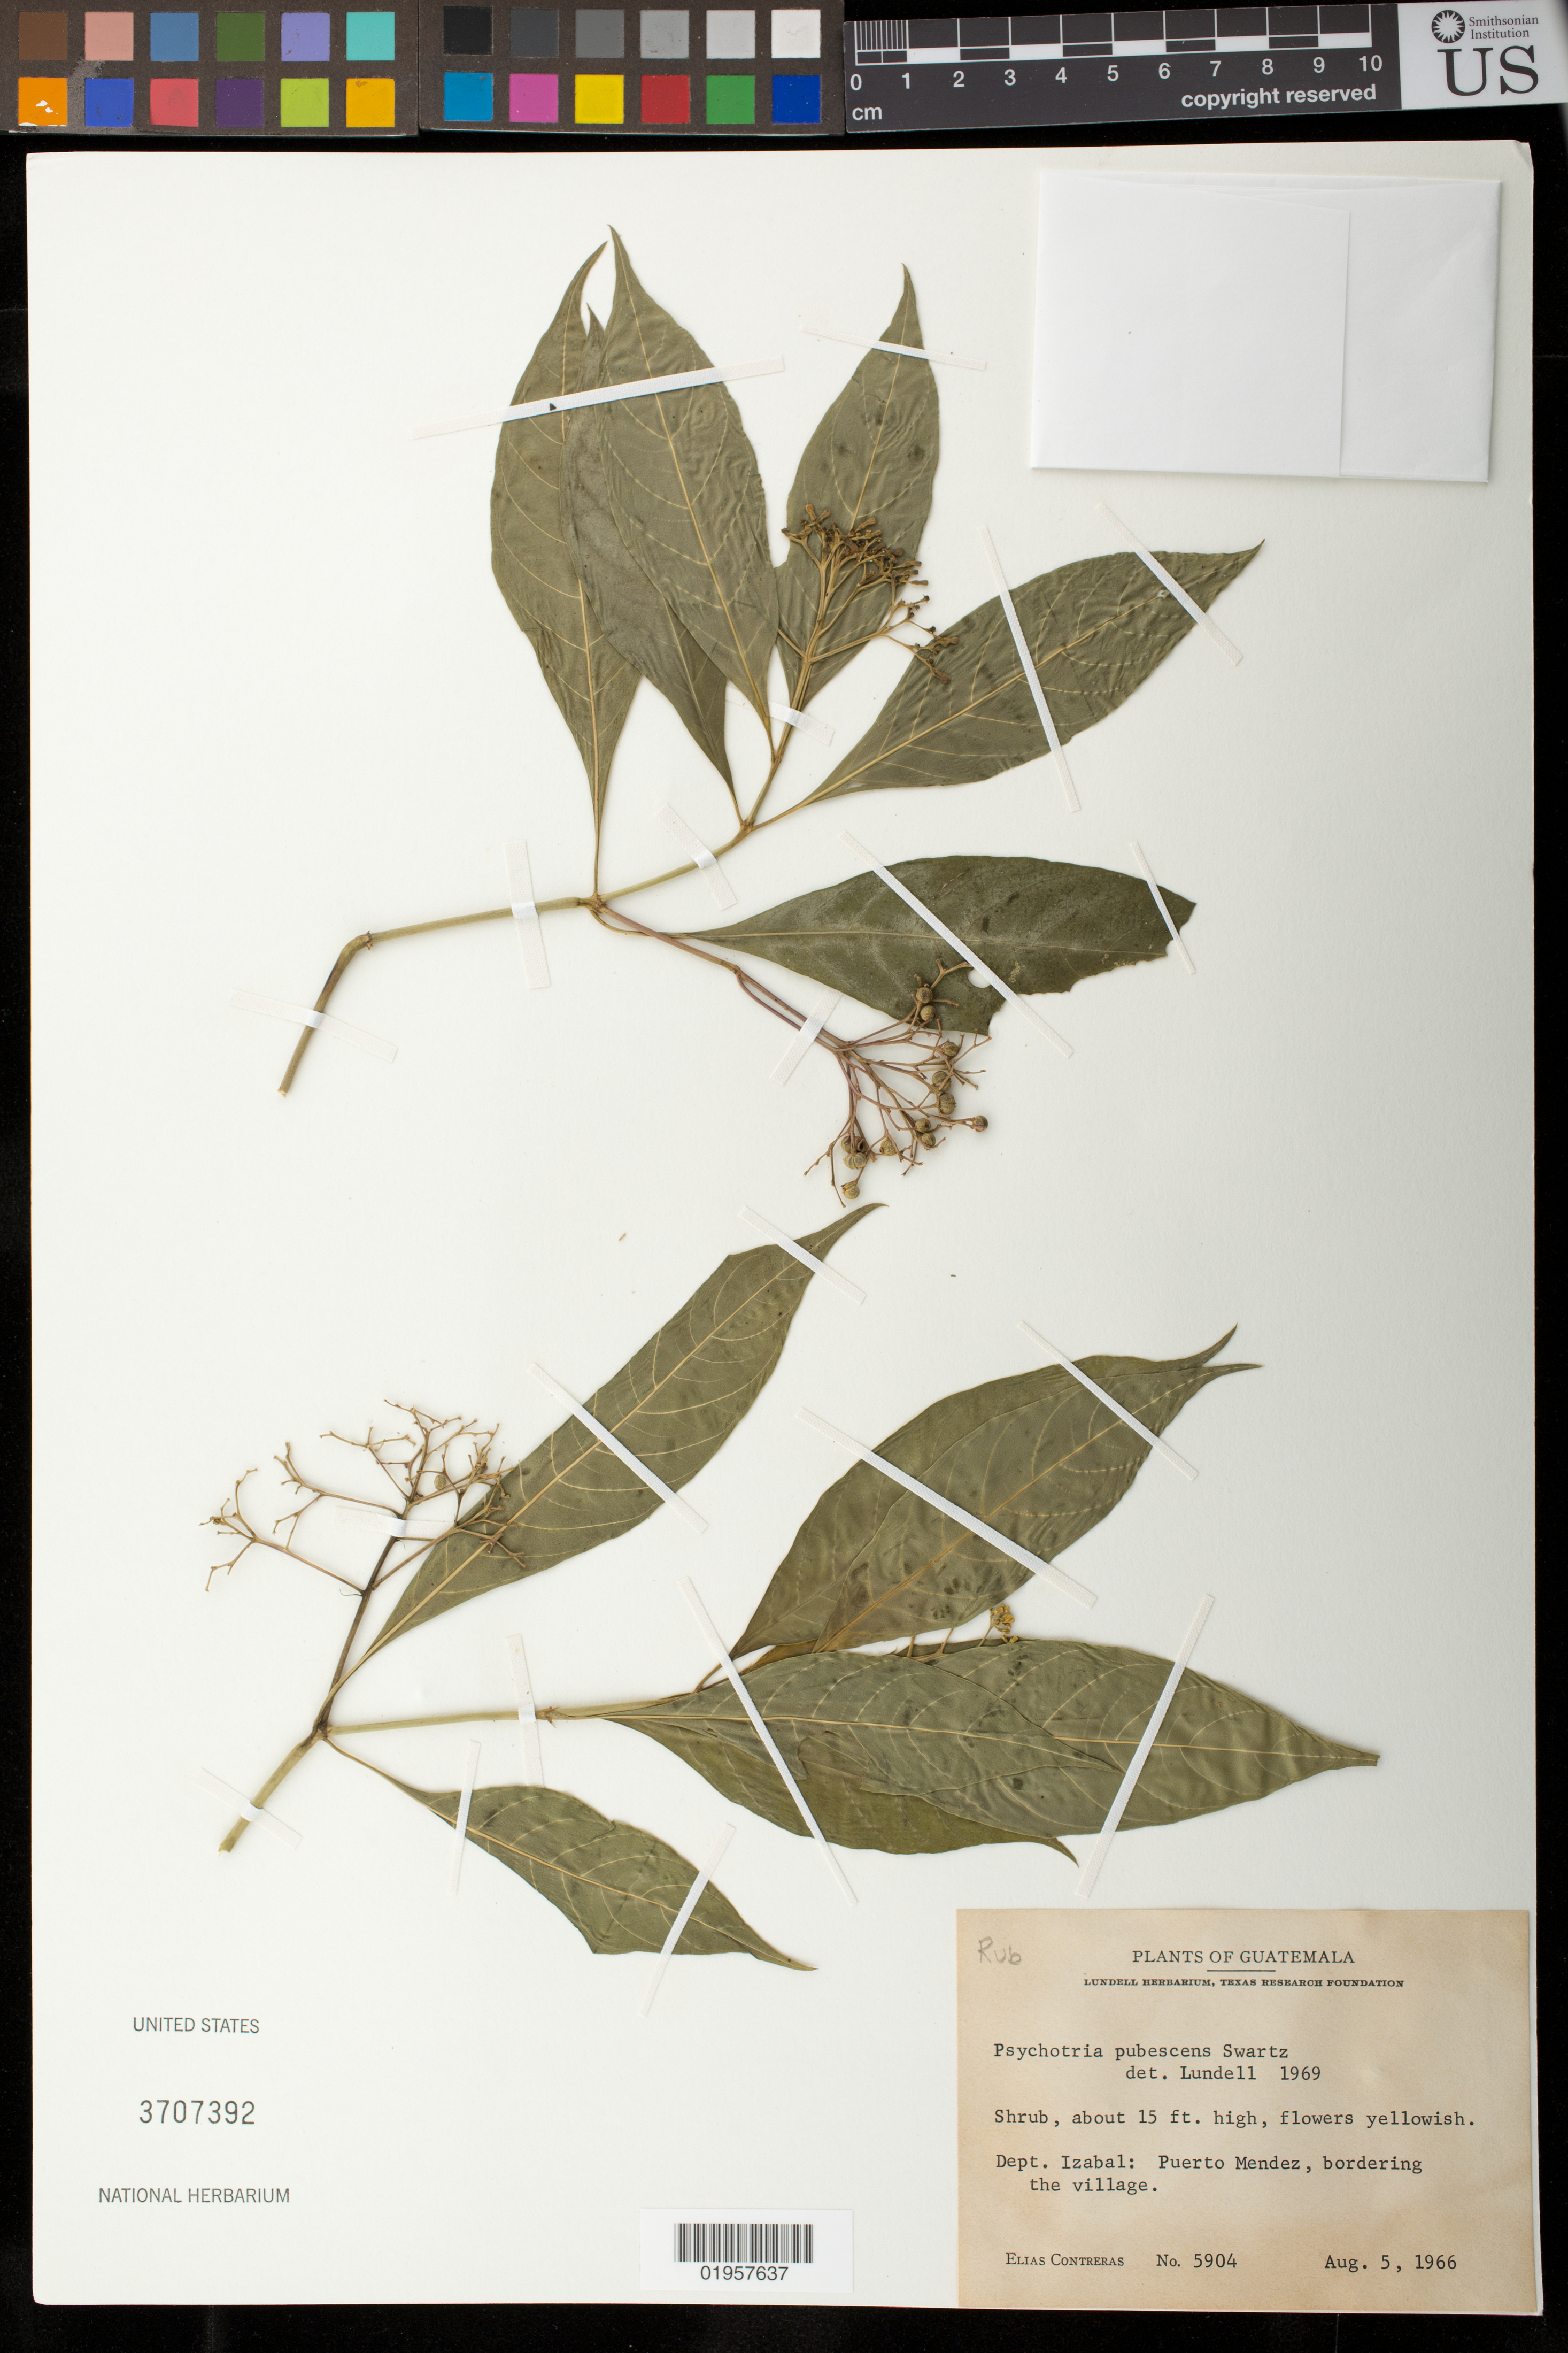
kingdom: Plantae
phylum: Tracheophyta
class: Magnoliopsida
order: Gentianales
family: Rubiaceae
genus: Psychotria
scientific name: Psychotria pubescens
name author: Sw.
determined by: Lundell, C. L.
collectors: E. Contreras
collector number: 5904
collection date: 1966-08-05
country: Guatemala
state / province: Izabal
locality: Puerto Mendez, bordering the village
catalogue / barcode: US 3707392